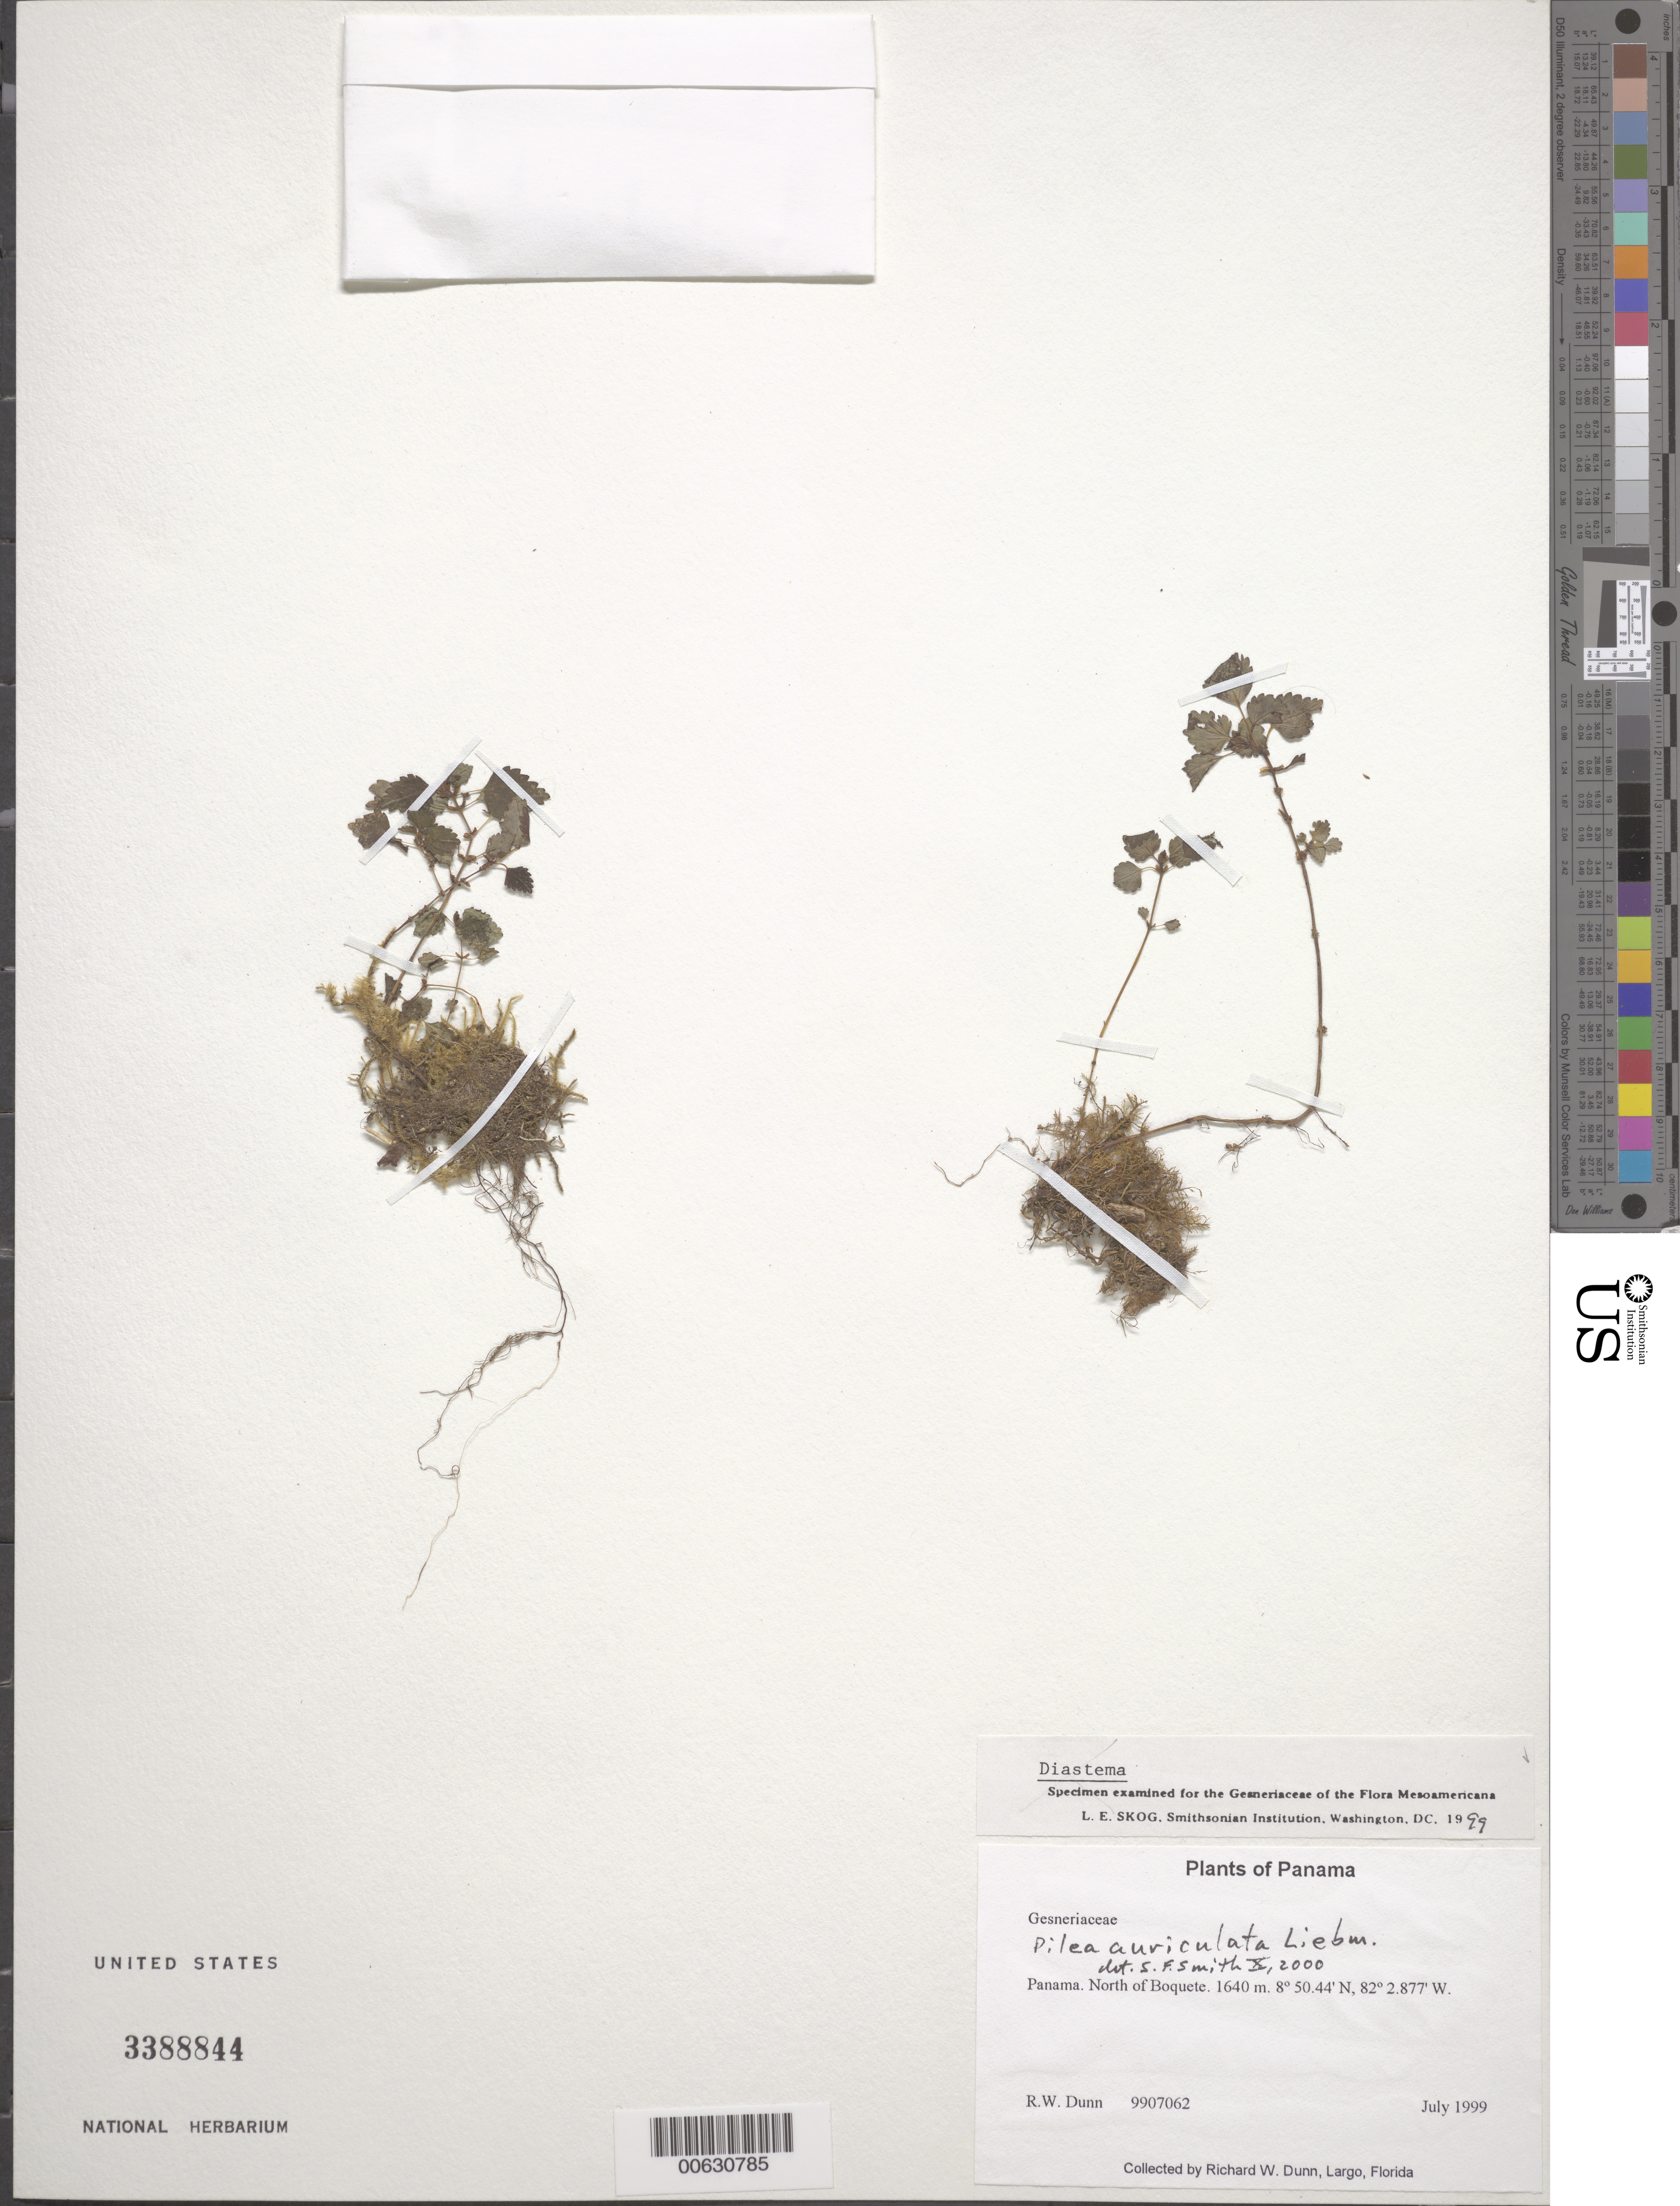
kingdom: Plantae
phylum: Tracheophyta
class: Magnoliopsida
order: Rosales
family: Urticaceae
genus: Pilea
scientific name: Pilea auriculata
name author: Liebm.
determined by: Smith, Stephen F., (US), NMNH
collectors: R. Dunn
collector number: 9907062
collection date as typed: Jul 1999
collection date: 1999-07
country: Panama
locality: North of Boquete.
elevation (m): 1640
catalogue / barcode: US 3388844